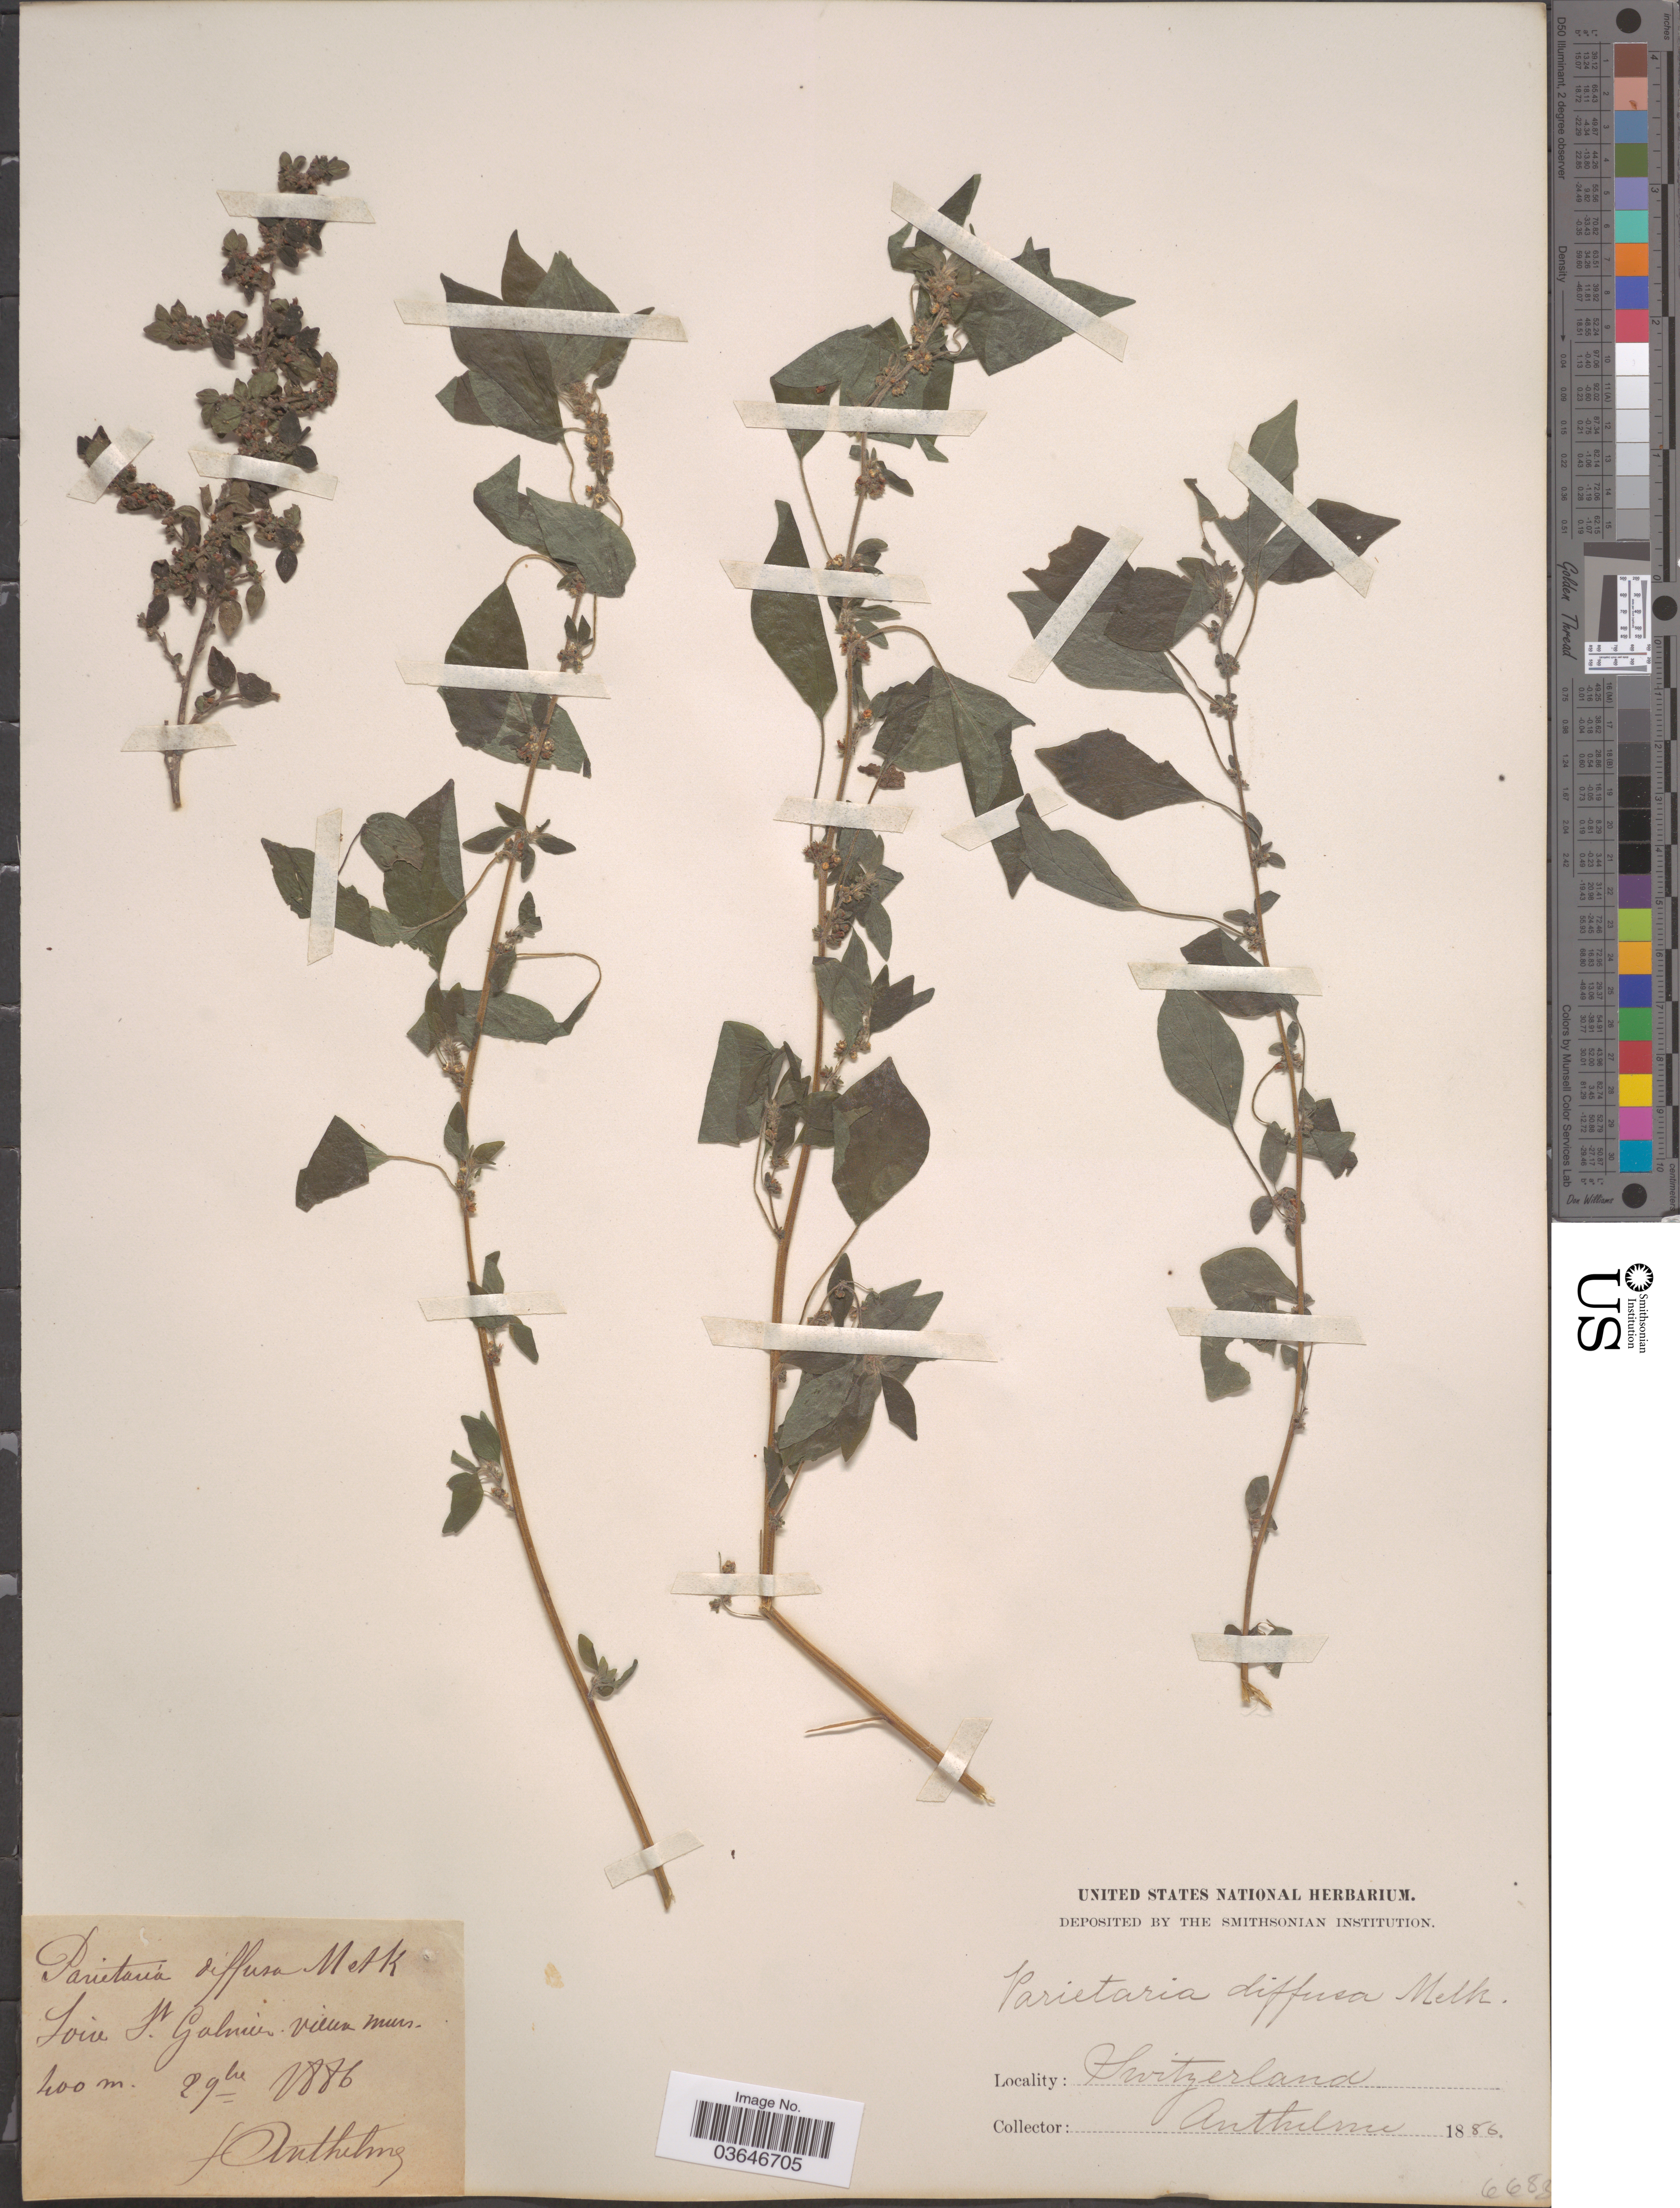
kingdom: Plantae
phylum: Tracheophyta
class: Magnoliopsida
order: Rosales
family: Urticaceae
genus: Parietaria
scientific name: Parietaria diffusa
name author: Mert. ex W.D.J. Koch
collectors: F. Anthelme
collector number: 6683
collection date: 1886-11-02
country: Switzerland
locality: Loire St. Galmier- vieux murs.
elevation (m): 400